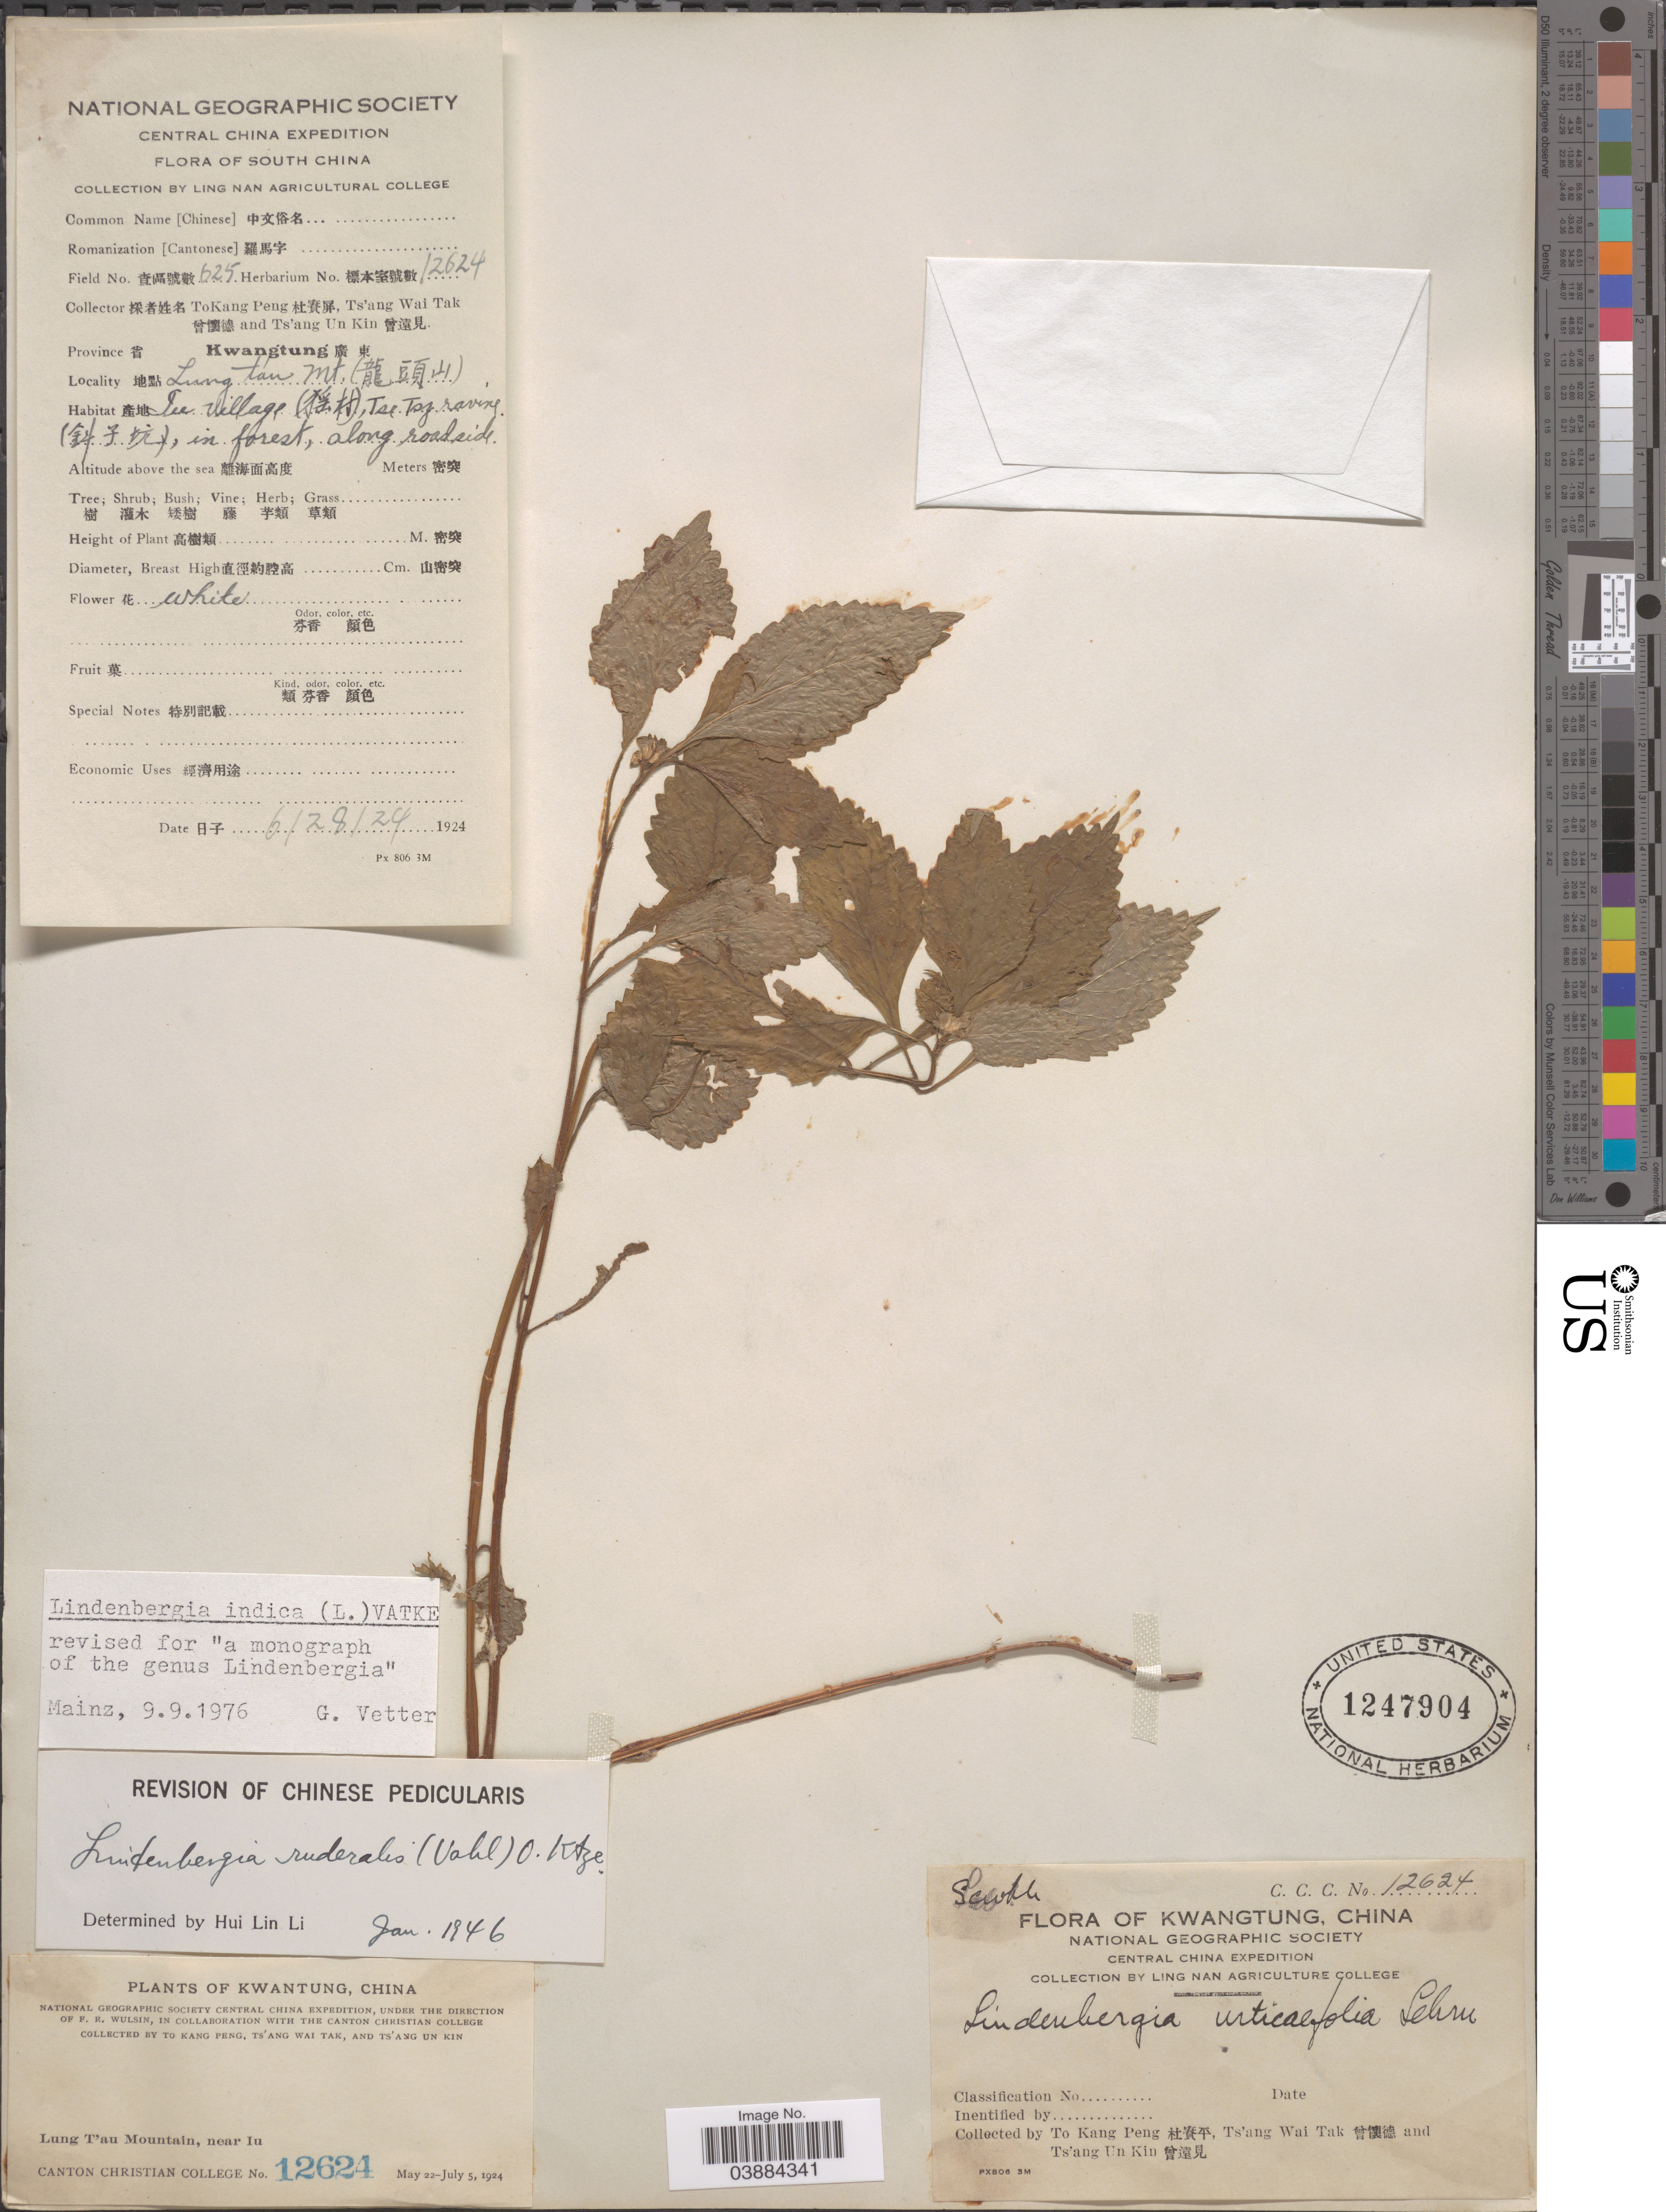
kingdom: Plantae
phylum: Tracheophyta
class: Magnoliopsida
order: Lamiales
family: Orobanchaceae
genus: Lindenbergia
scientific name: Lindenbergia indica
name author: (L.) Vatke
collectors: T. K. Peng, W. T. Tsang & Ts' Ang Un Kin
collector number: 12624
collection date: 1924-06-28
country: China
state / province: Guangdong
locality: Kwangtung. Central China. Lung Táu Mountain, near Iu. Iu village (X), Tse Tsj ravine (X).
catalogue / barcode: US 1247904